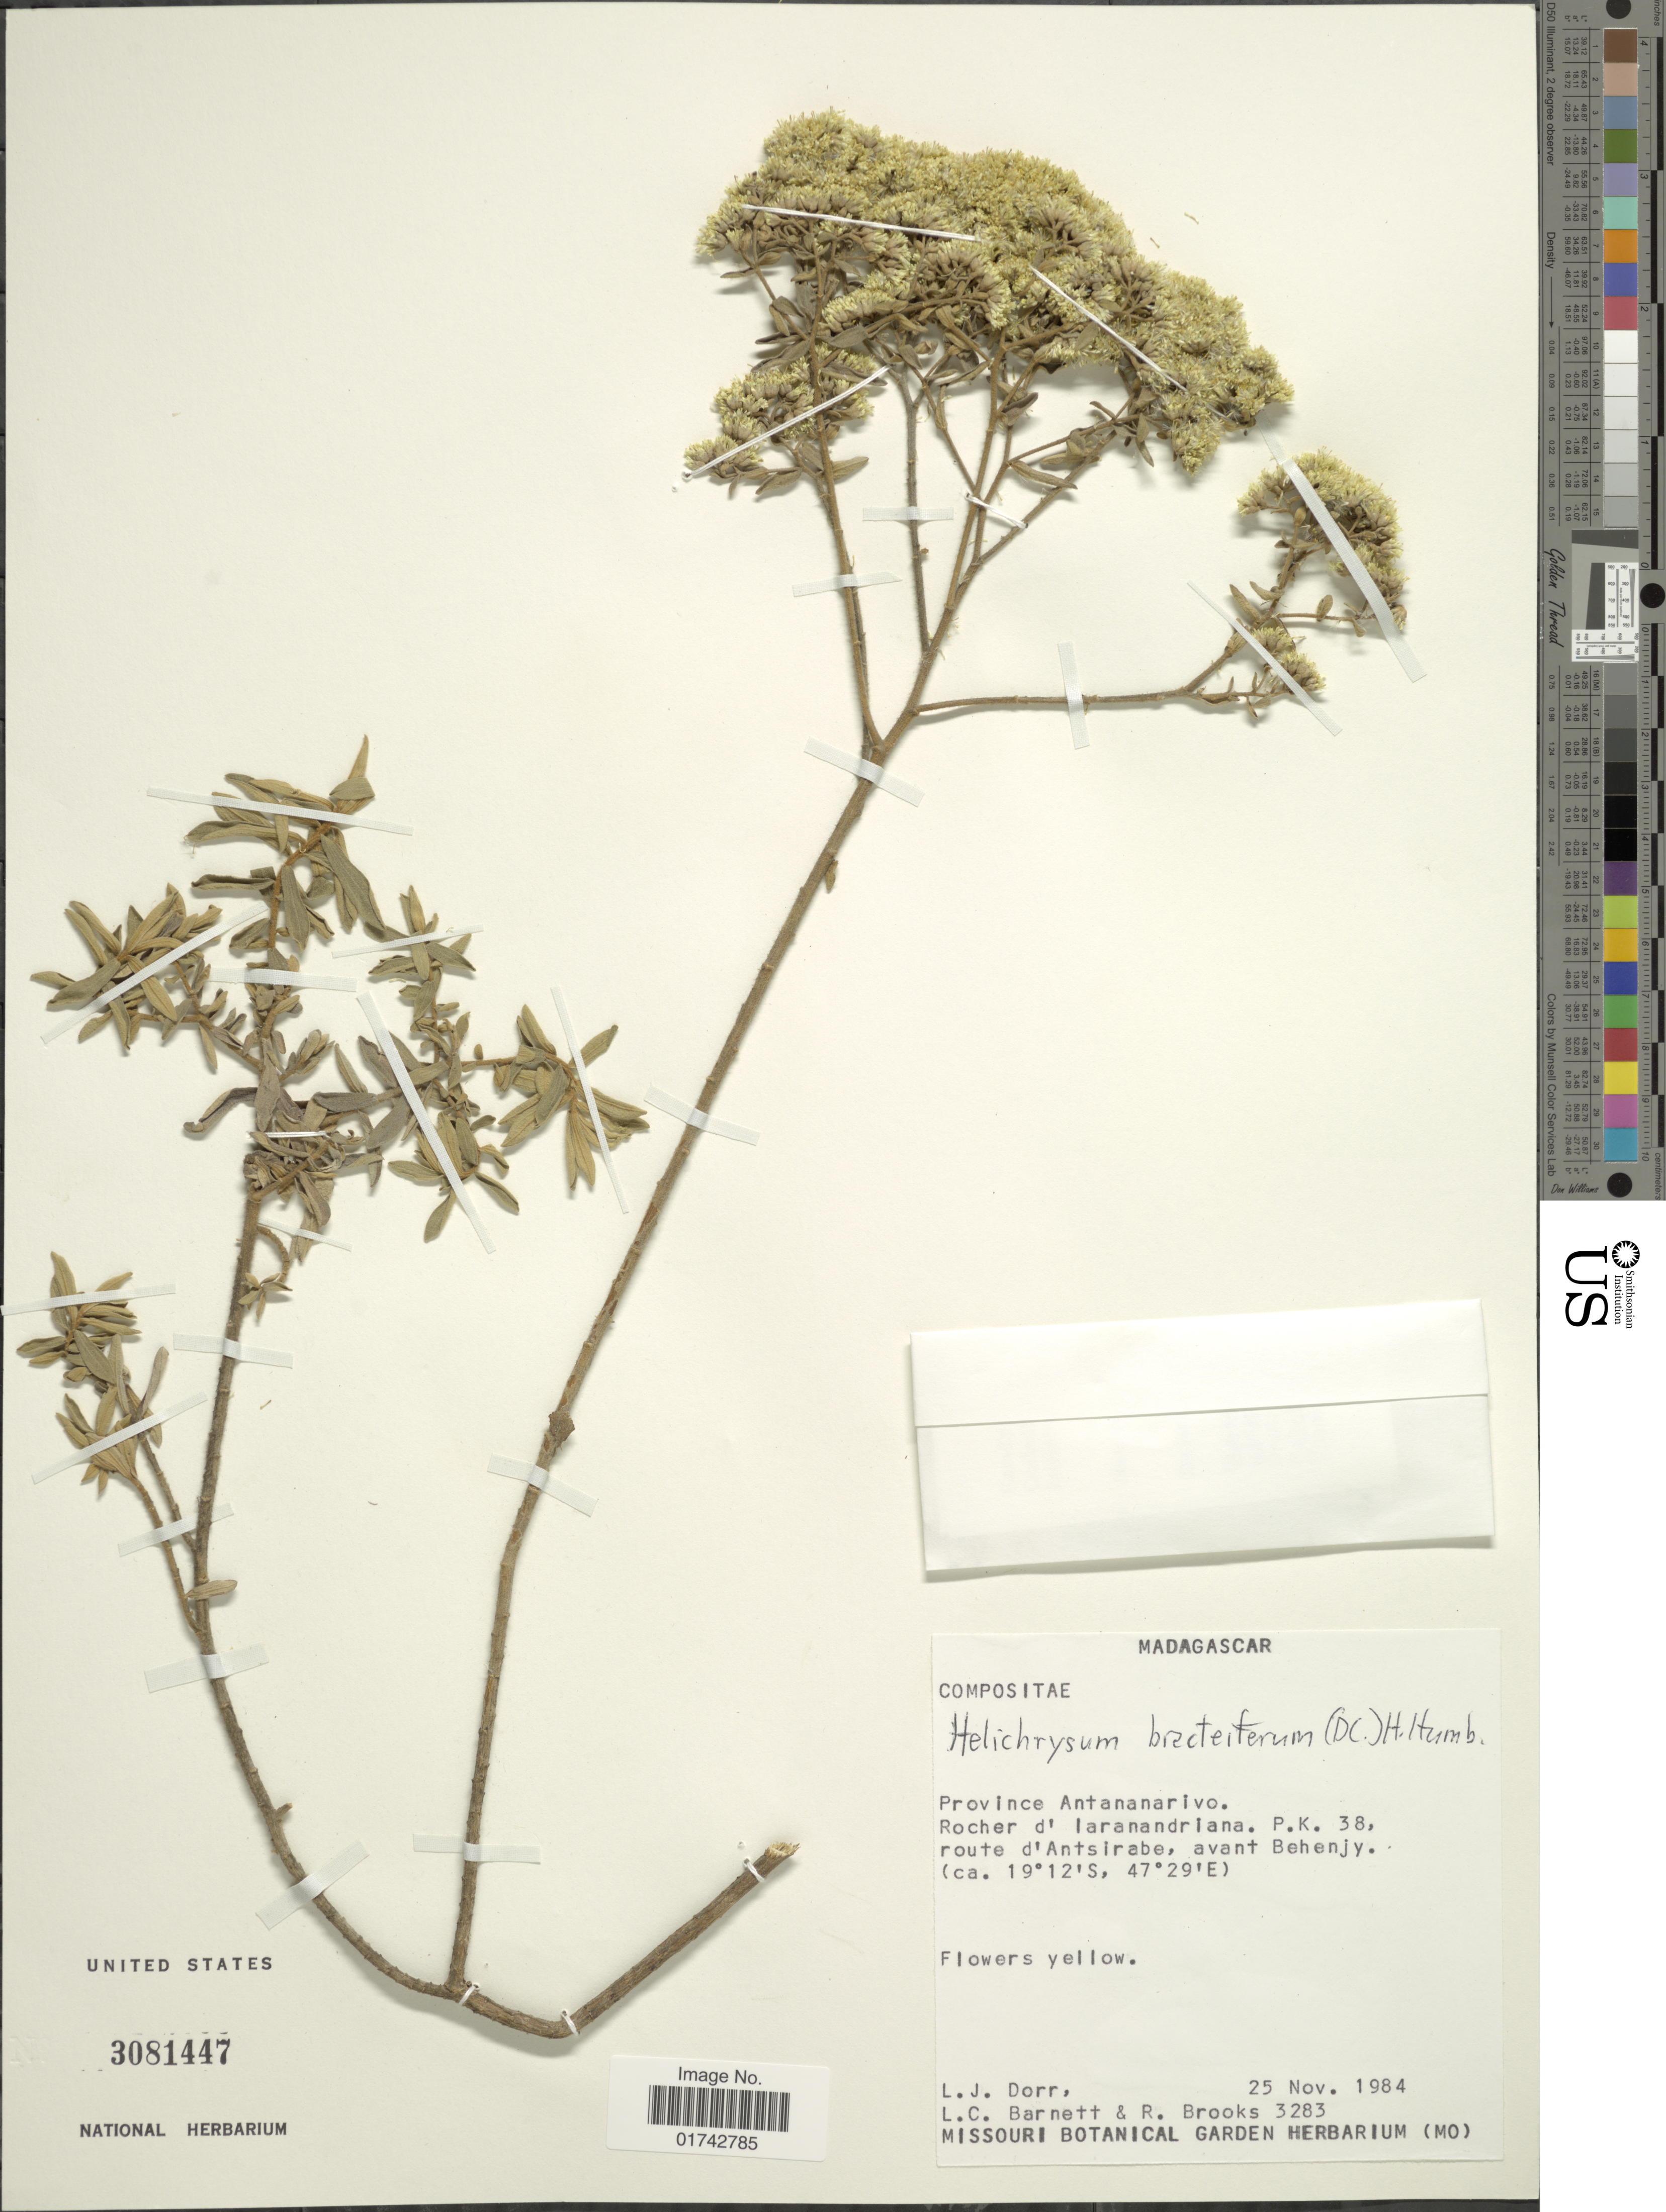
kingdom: Plantae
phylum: Tracheophyta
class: Magnoliopsida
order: Asterales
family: Asteraceae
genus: Helichrysum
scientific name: Helichrysum bracteiferum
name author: (DC.) Humbert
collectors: L. J. Dorr, L. C. Barnett & R. Brooks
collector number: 3283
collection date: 1984-11-25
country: Madagascar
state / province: Vakinankaratra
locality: Rocher d' laranandriana. P. K. 38, route d'Antisirabe, avant Behenjy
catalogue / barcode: US 3081447